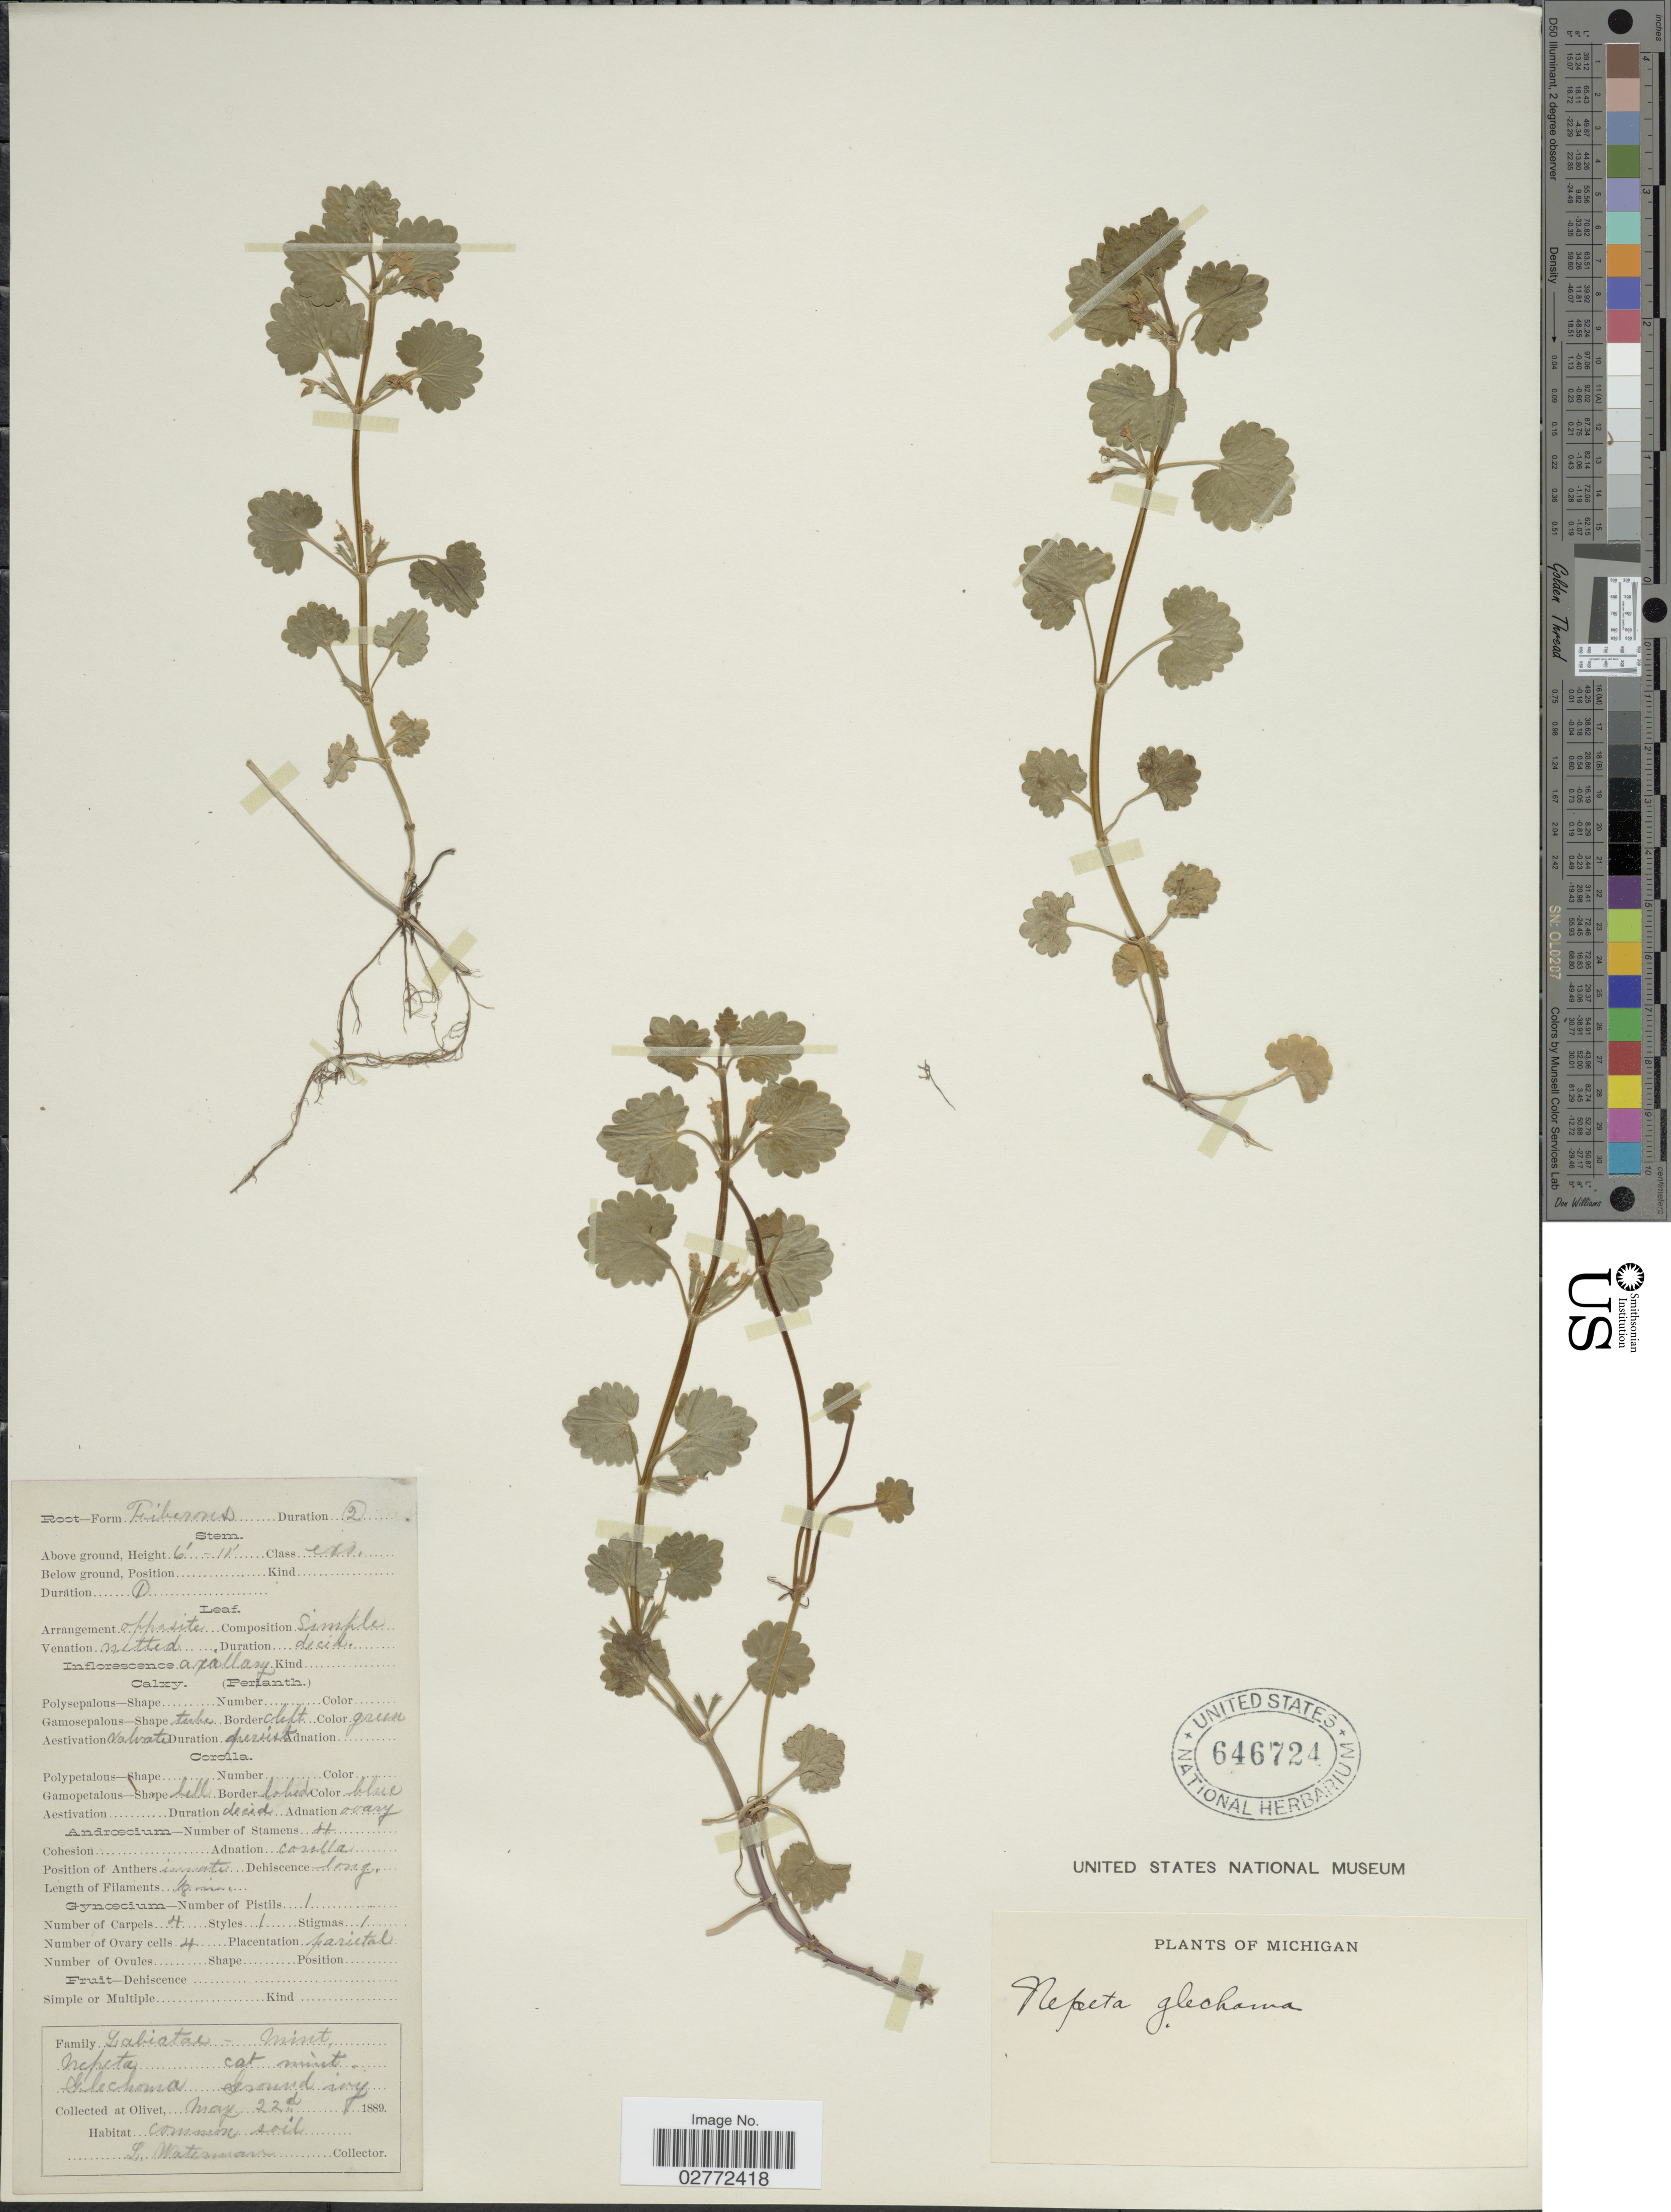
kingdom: Plantae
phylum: Tracheophyta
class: Magnoliopsida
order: Lamiales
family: Lamiaceae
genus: Glechoma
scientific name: Glechoma hederacea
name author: L.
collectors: L. Waterman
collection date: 1889-05-22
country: United States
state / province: Michigan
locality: At Olivet.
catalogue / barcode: US 646724